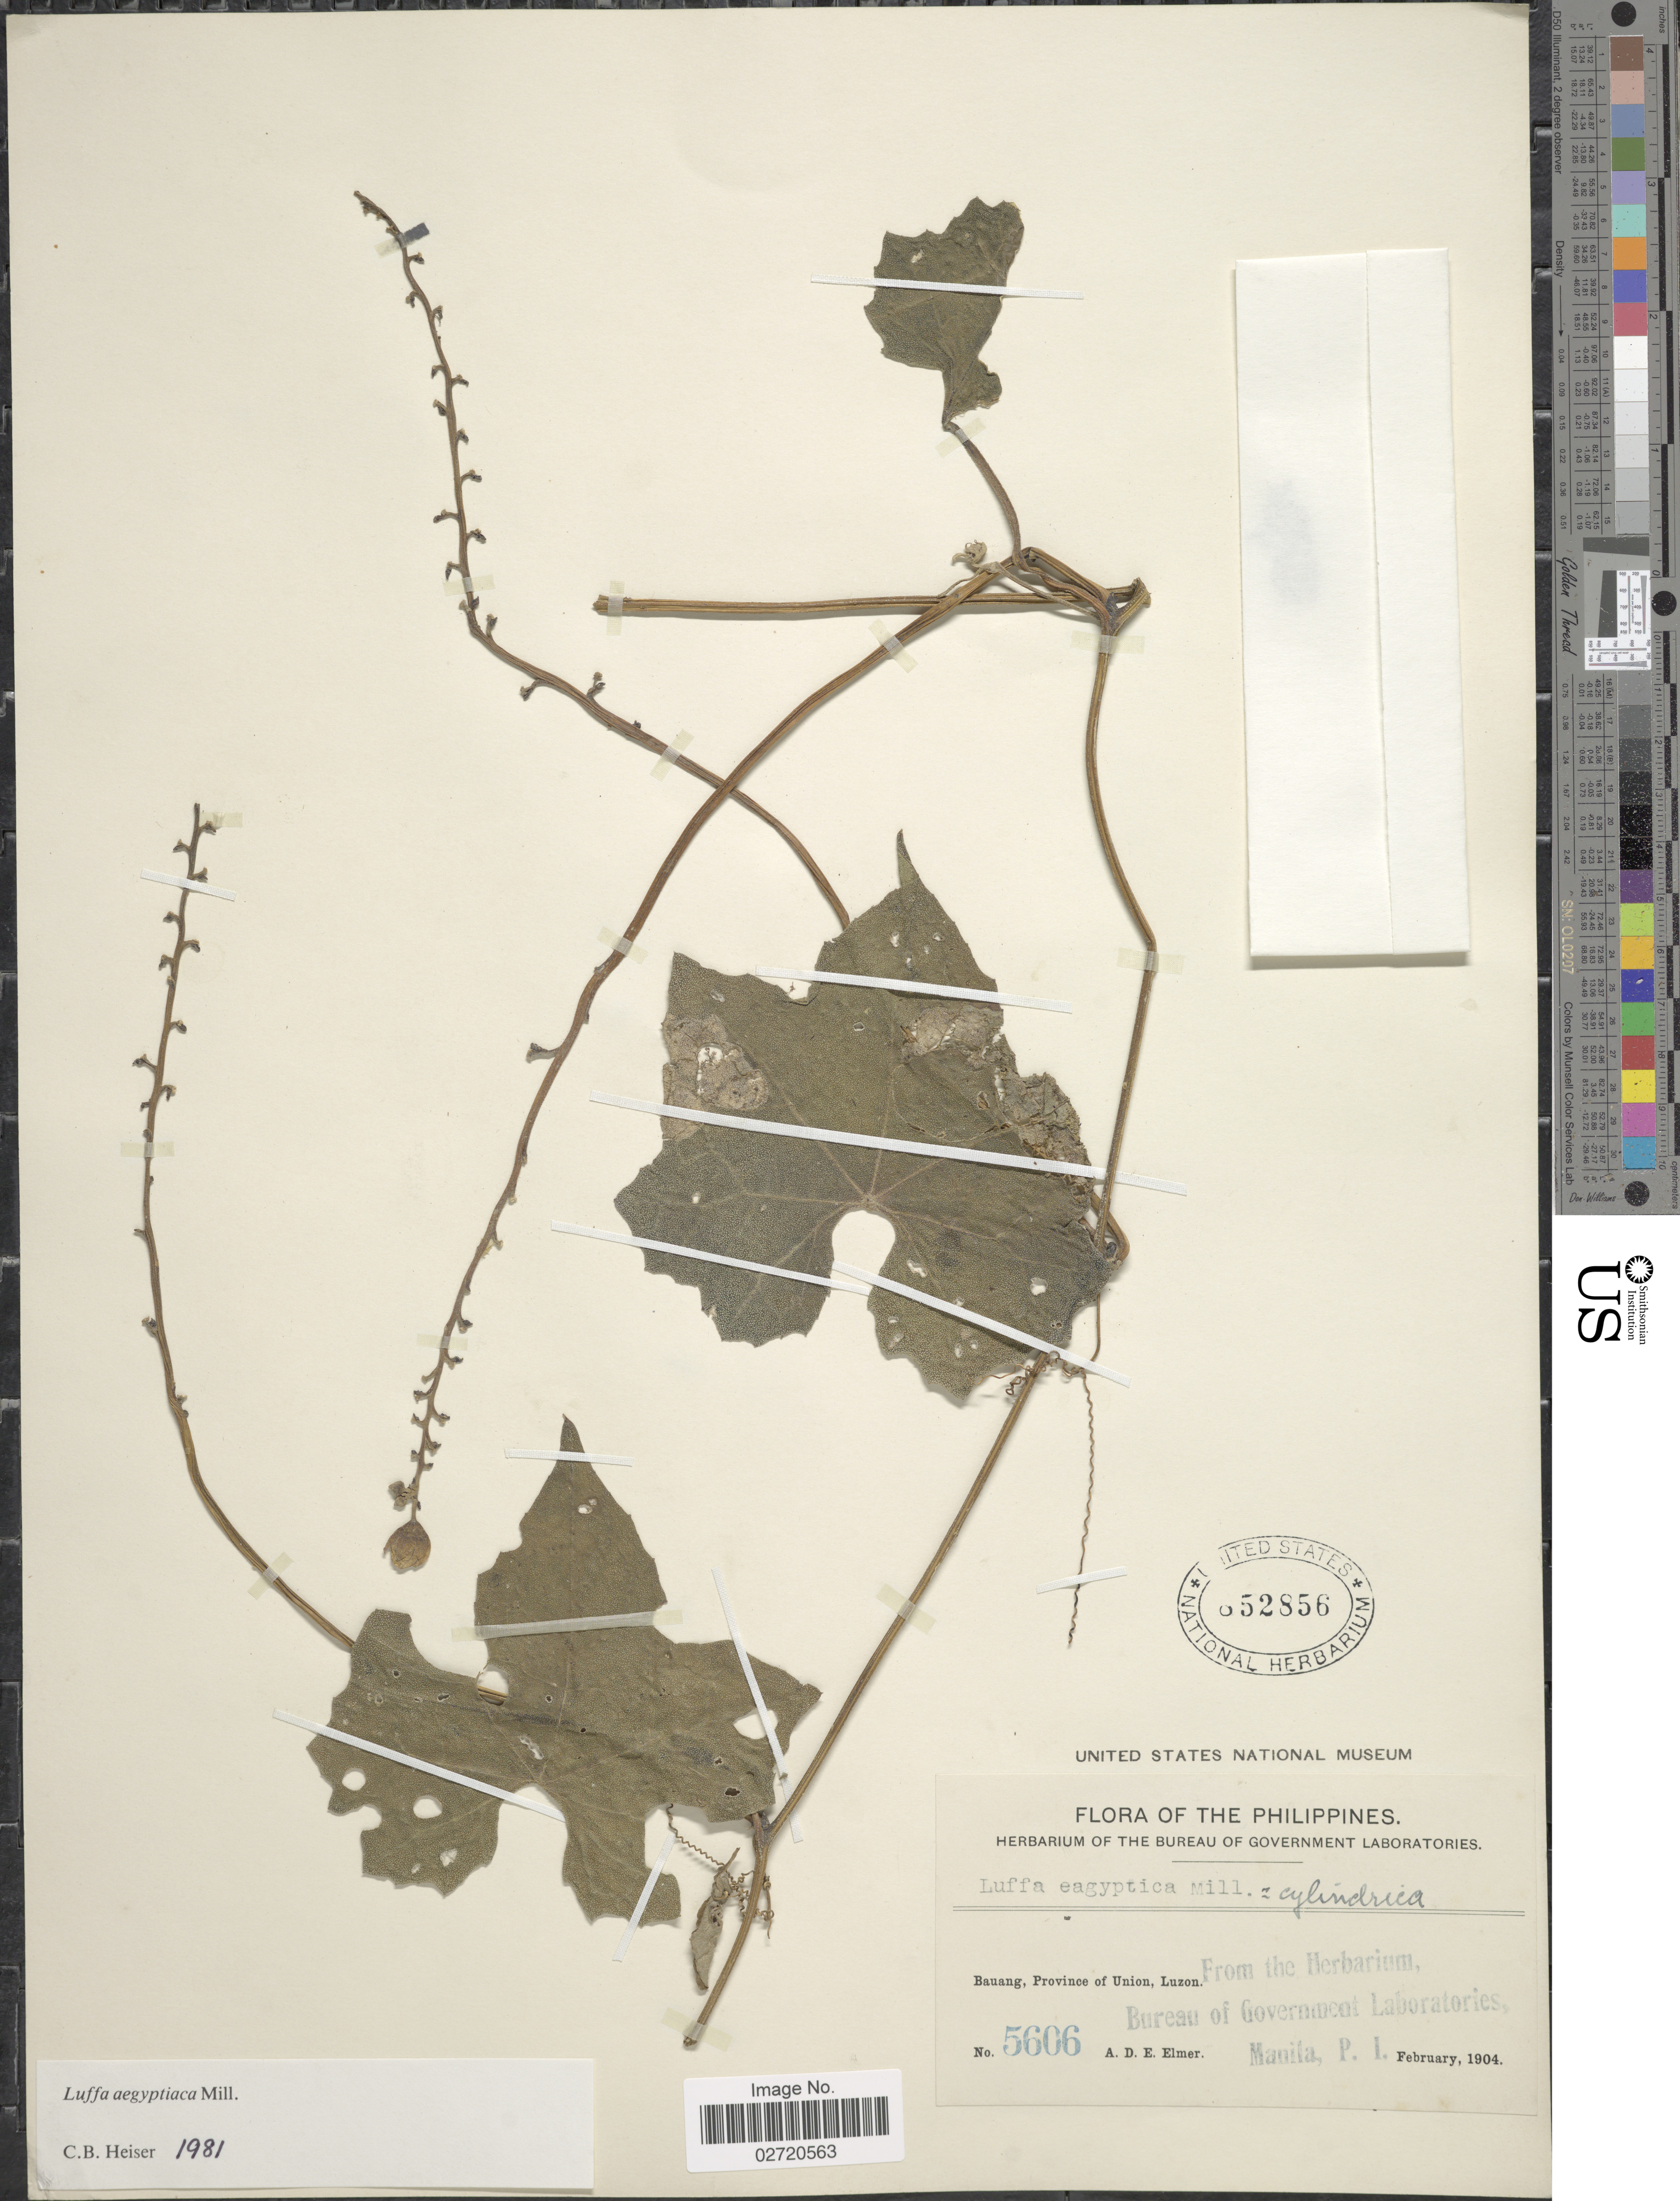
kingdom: Plantae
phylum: Tracheophyta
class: Magnoliopsida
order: Cucurbitales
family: Cucurbitaceae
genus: Luffa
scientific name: Luffa aegyptiaca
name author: Mill.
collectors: A. D. E. Elmer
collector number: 5606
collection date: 1904-02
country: Philippines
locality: Bauang, Province of Union, Luzon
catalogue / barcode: US 852856